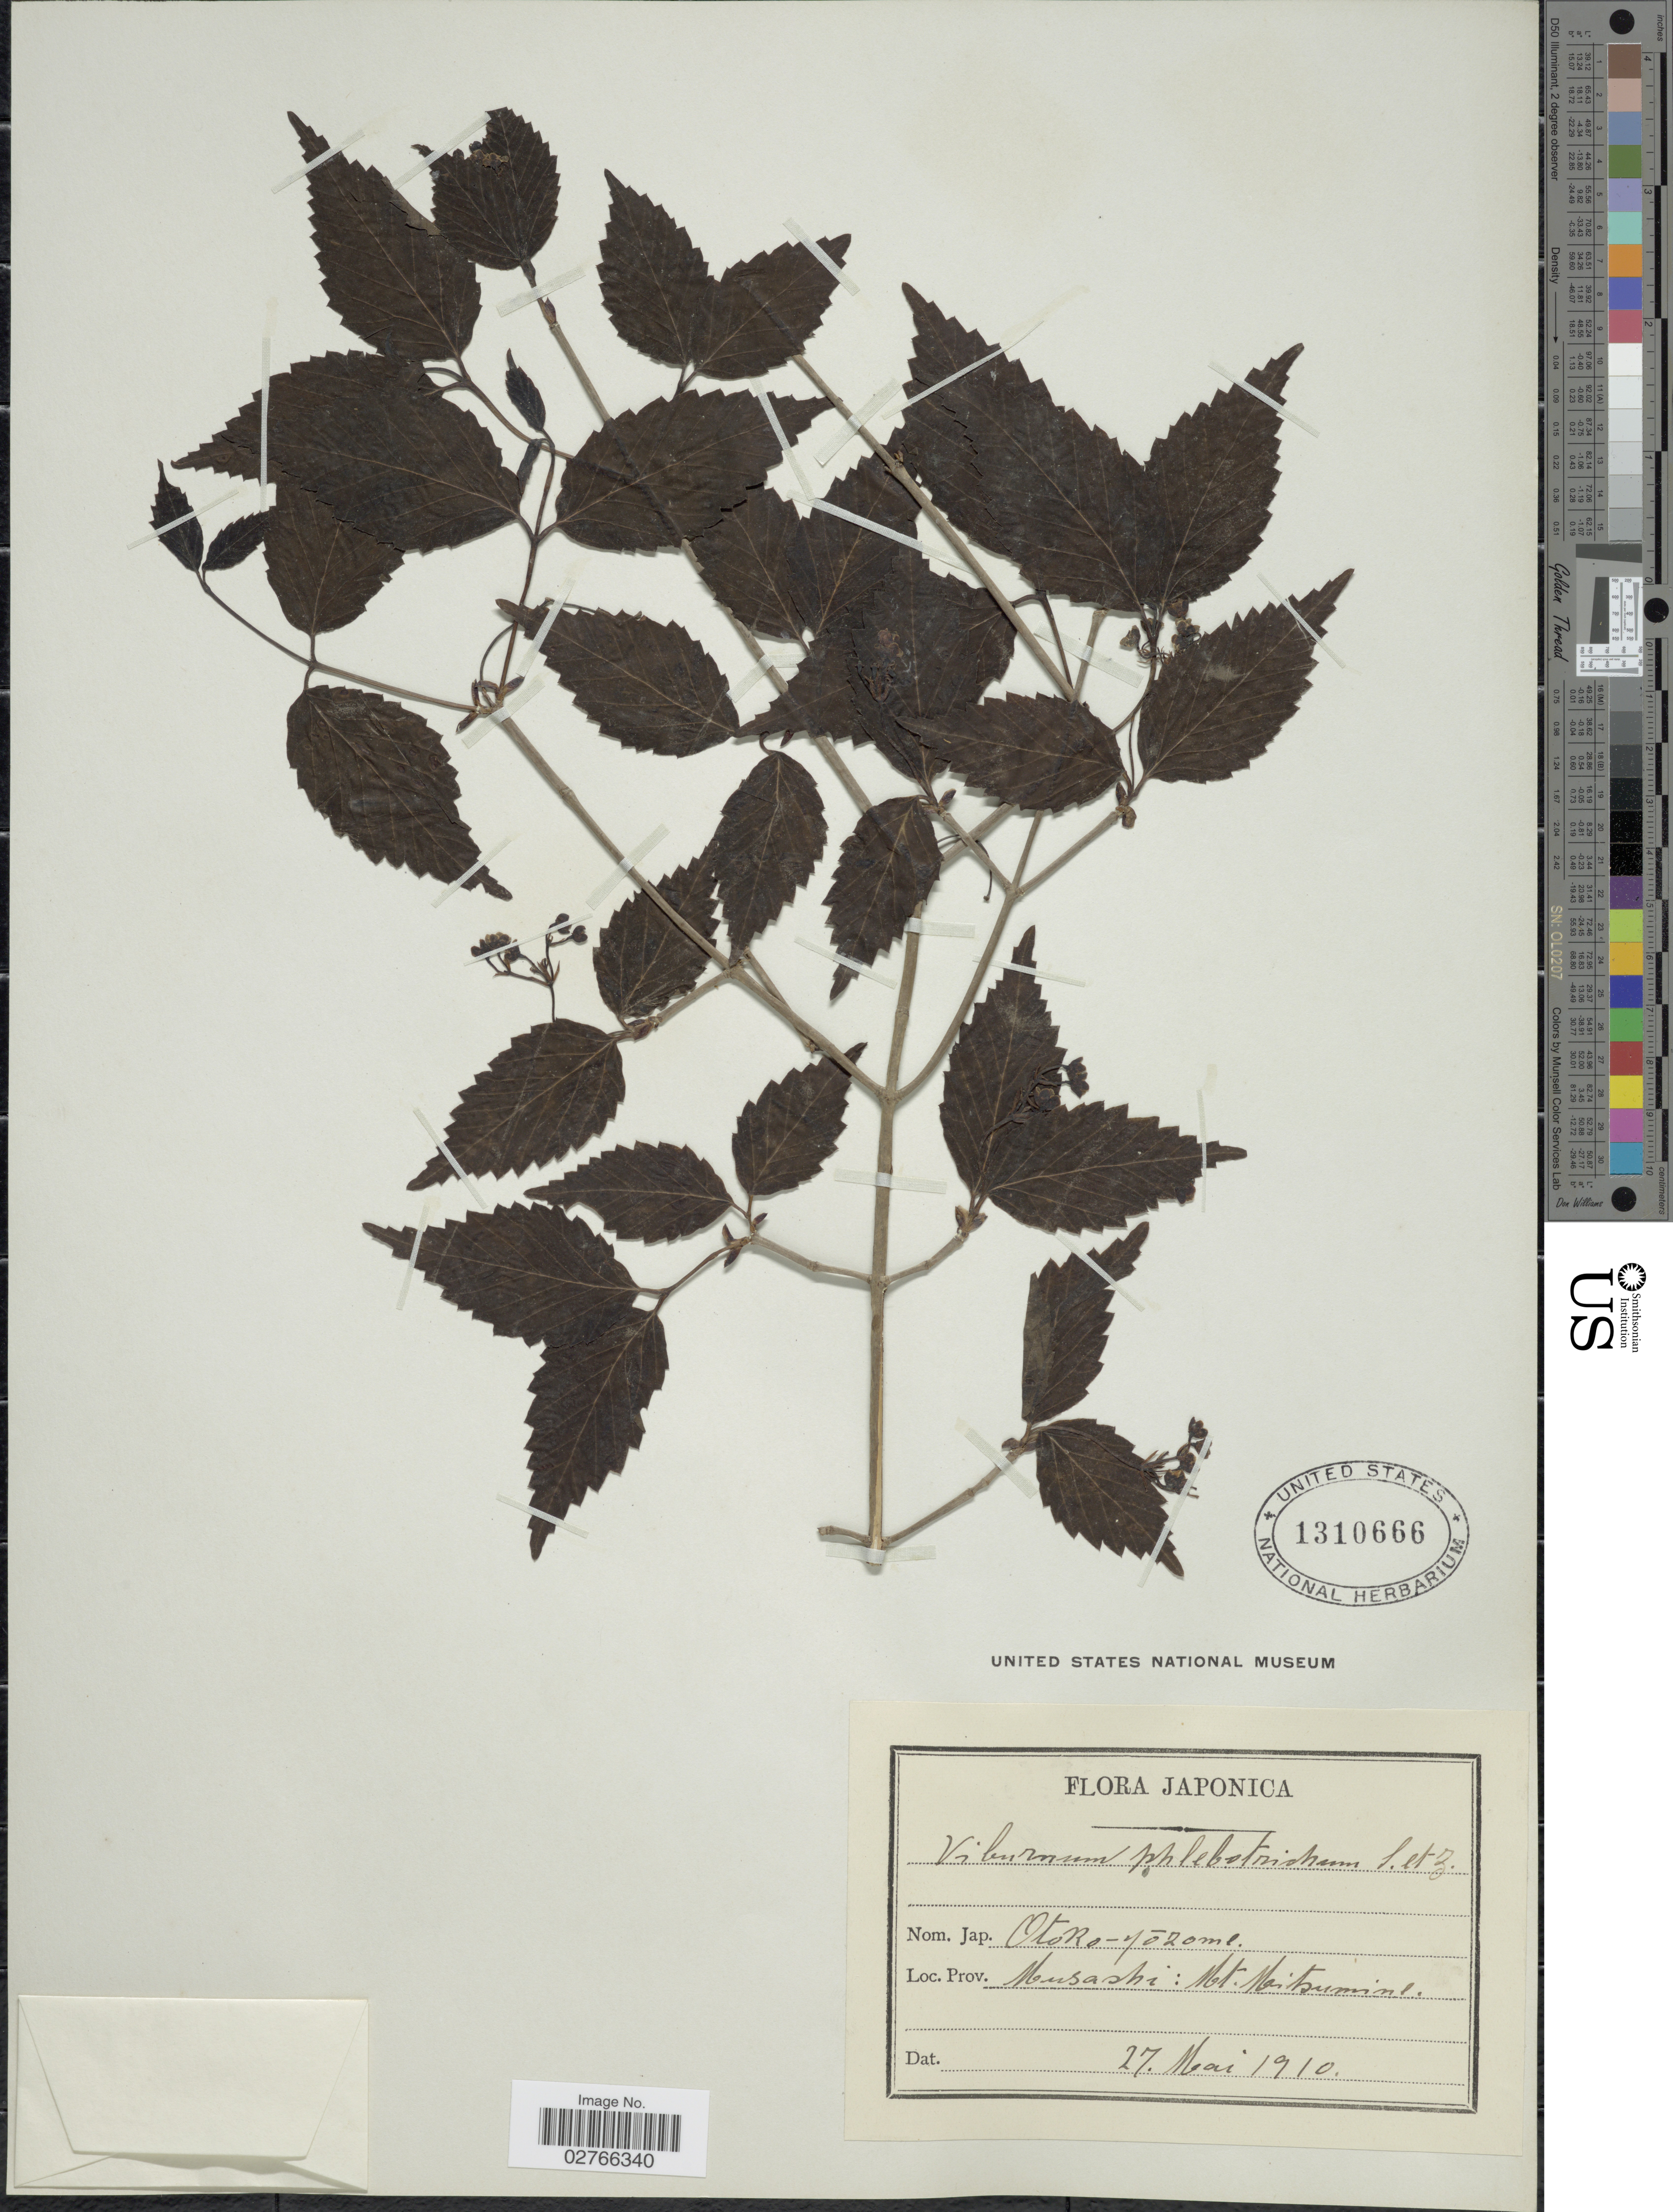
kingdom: Plantae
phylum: Tracheophyta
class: Magnoliopsida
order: Dipsacales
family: Viburnaceae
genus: Viburnum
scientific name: Viburnum phlebotrichum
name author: Siebold & Zucc.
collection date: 1910-05-27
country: Japan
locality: Musashi: Mt. Mitsumine.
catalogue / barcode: US 1310666